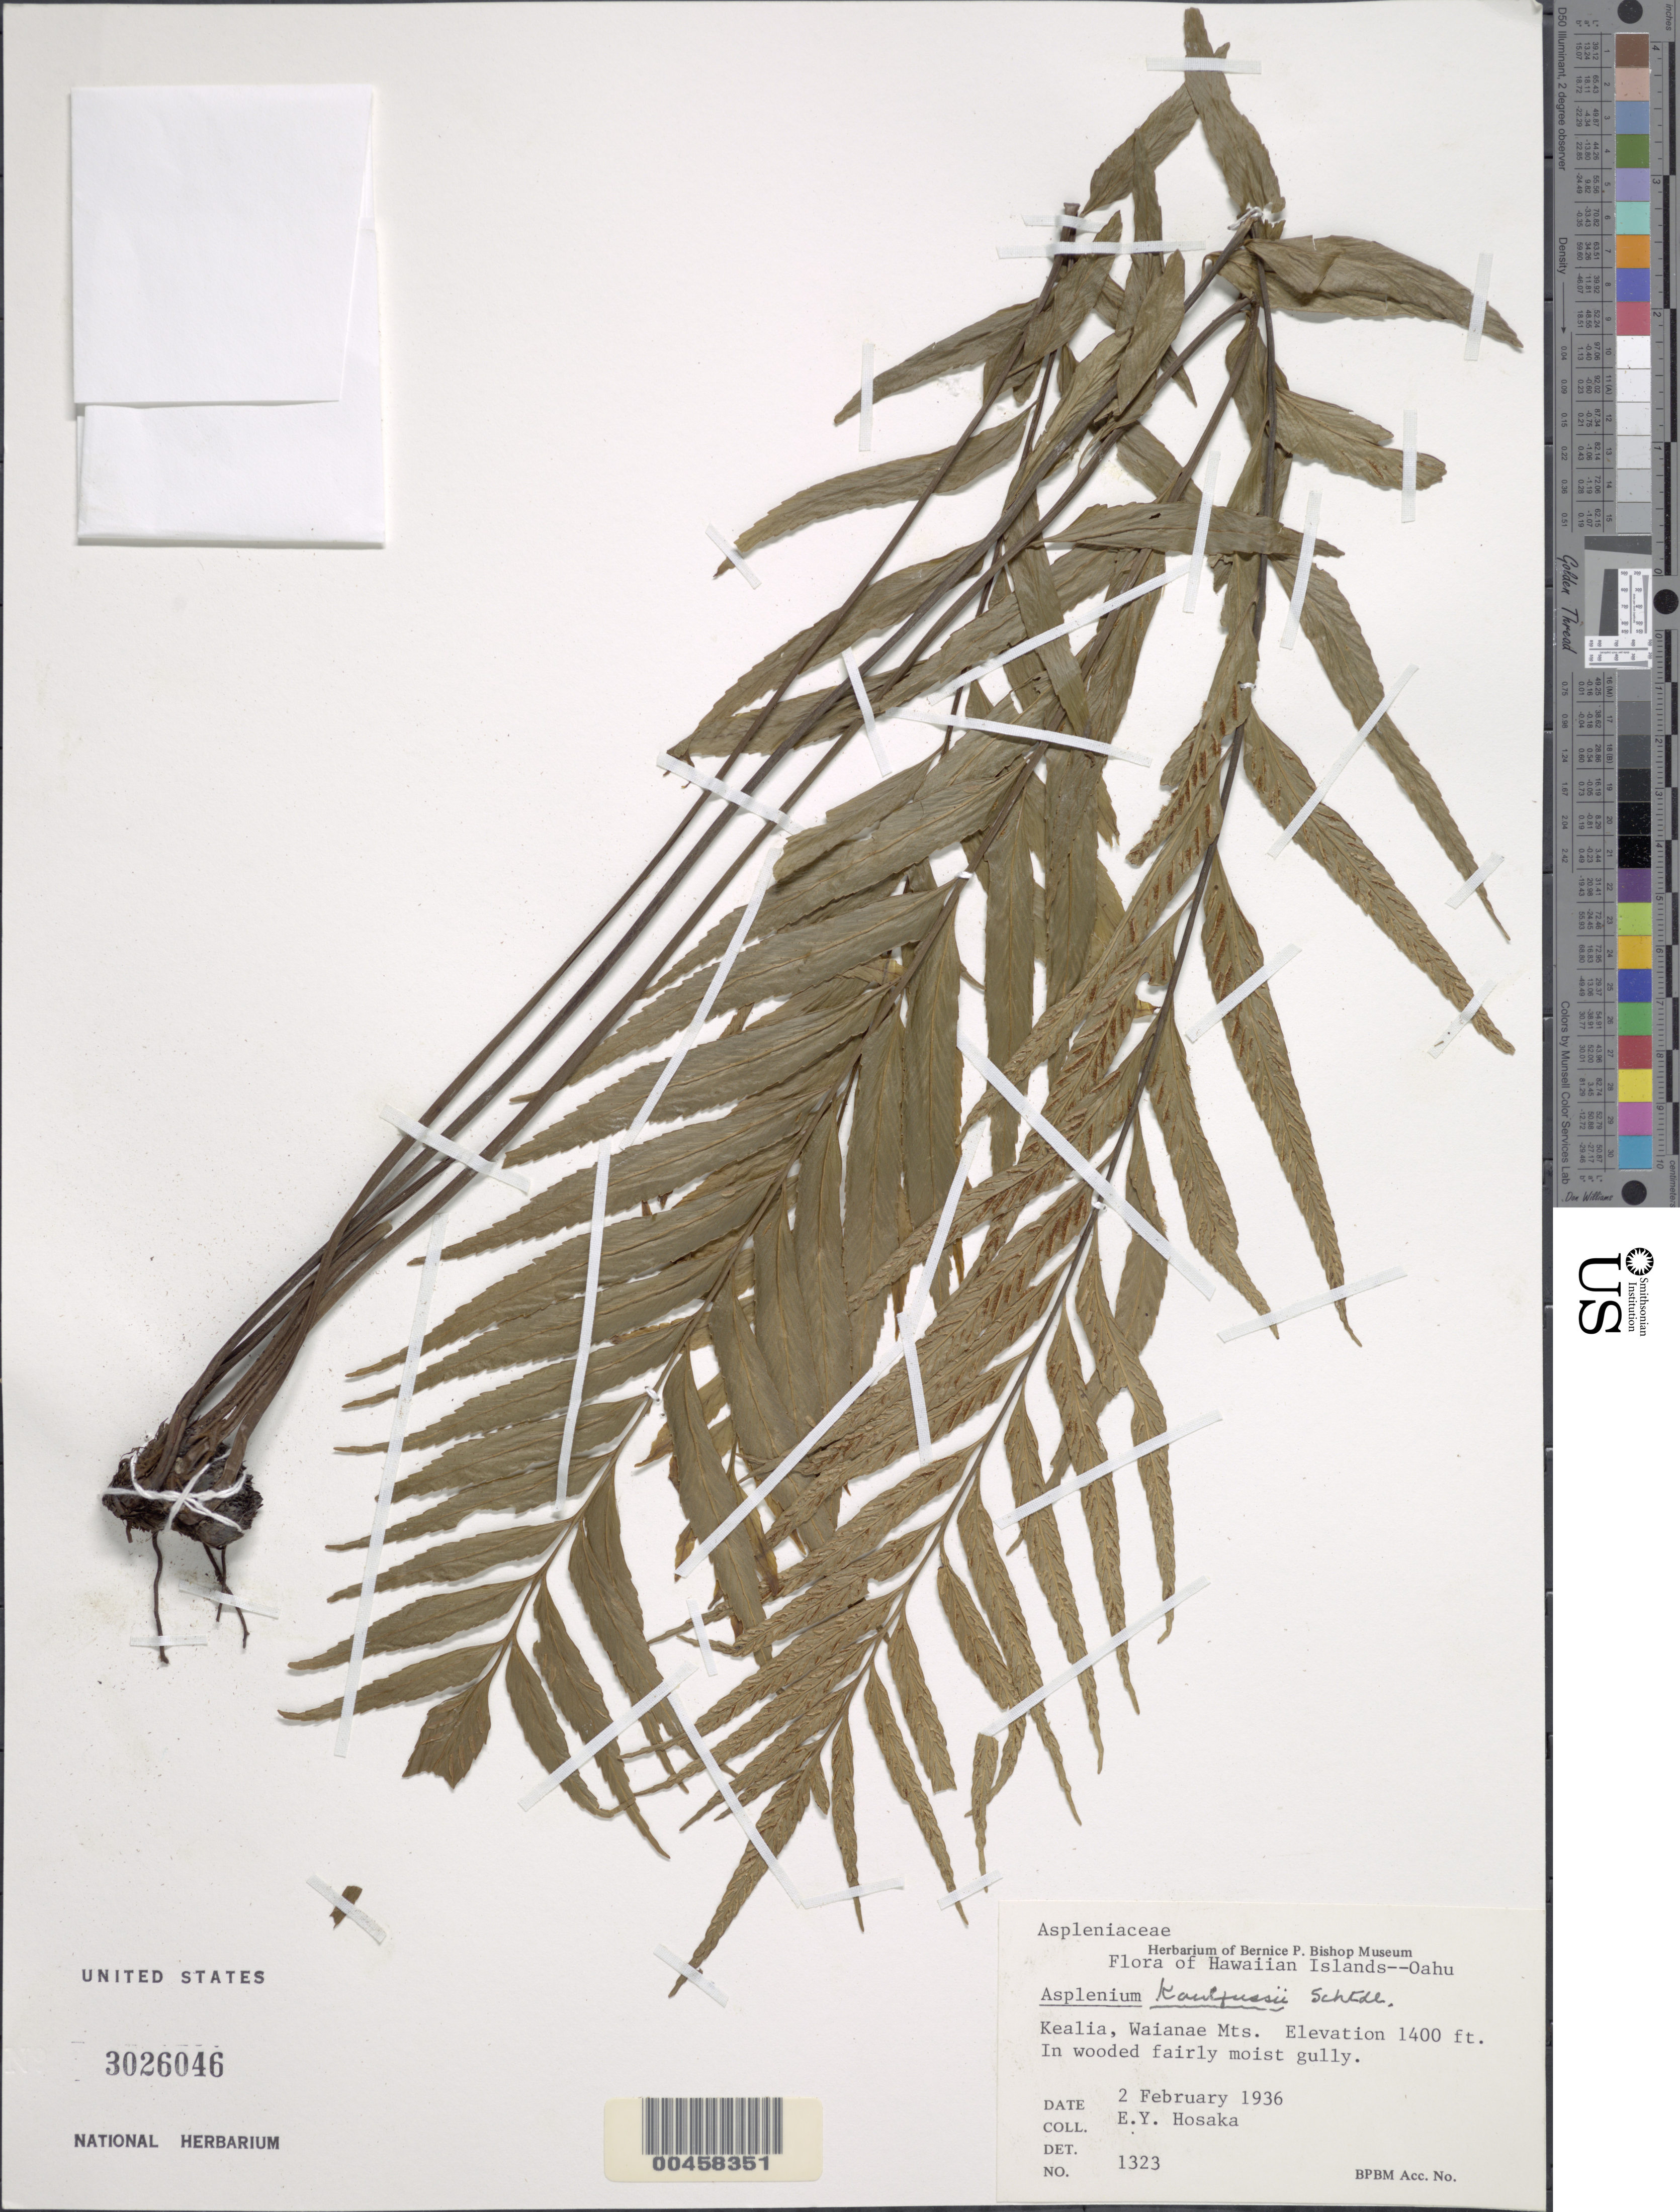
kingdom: Plantae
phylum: Tracheophyta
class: Polypodiopsida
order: Polypodiales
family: Aspleniaceae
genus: Asplenium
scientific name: Asplenium kaulfussii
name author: Schltdl.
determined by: Wagner, W. H.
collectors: E. Y. Hosaka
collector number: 1323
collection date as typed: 2 Feb 1936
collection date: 1936-02-02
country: United States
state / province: Hawaii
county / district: Honolulu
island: Oahu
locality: Kealia, Waianae Mts.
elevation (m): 427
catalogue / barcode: US 3026046